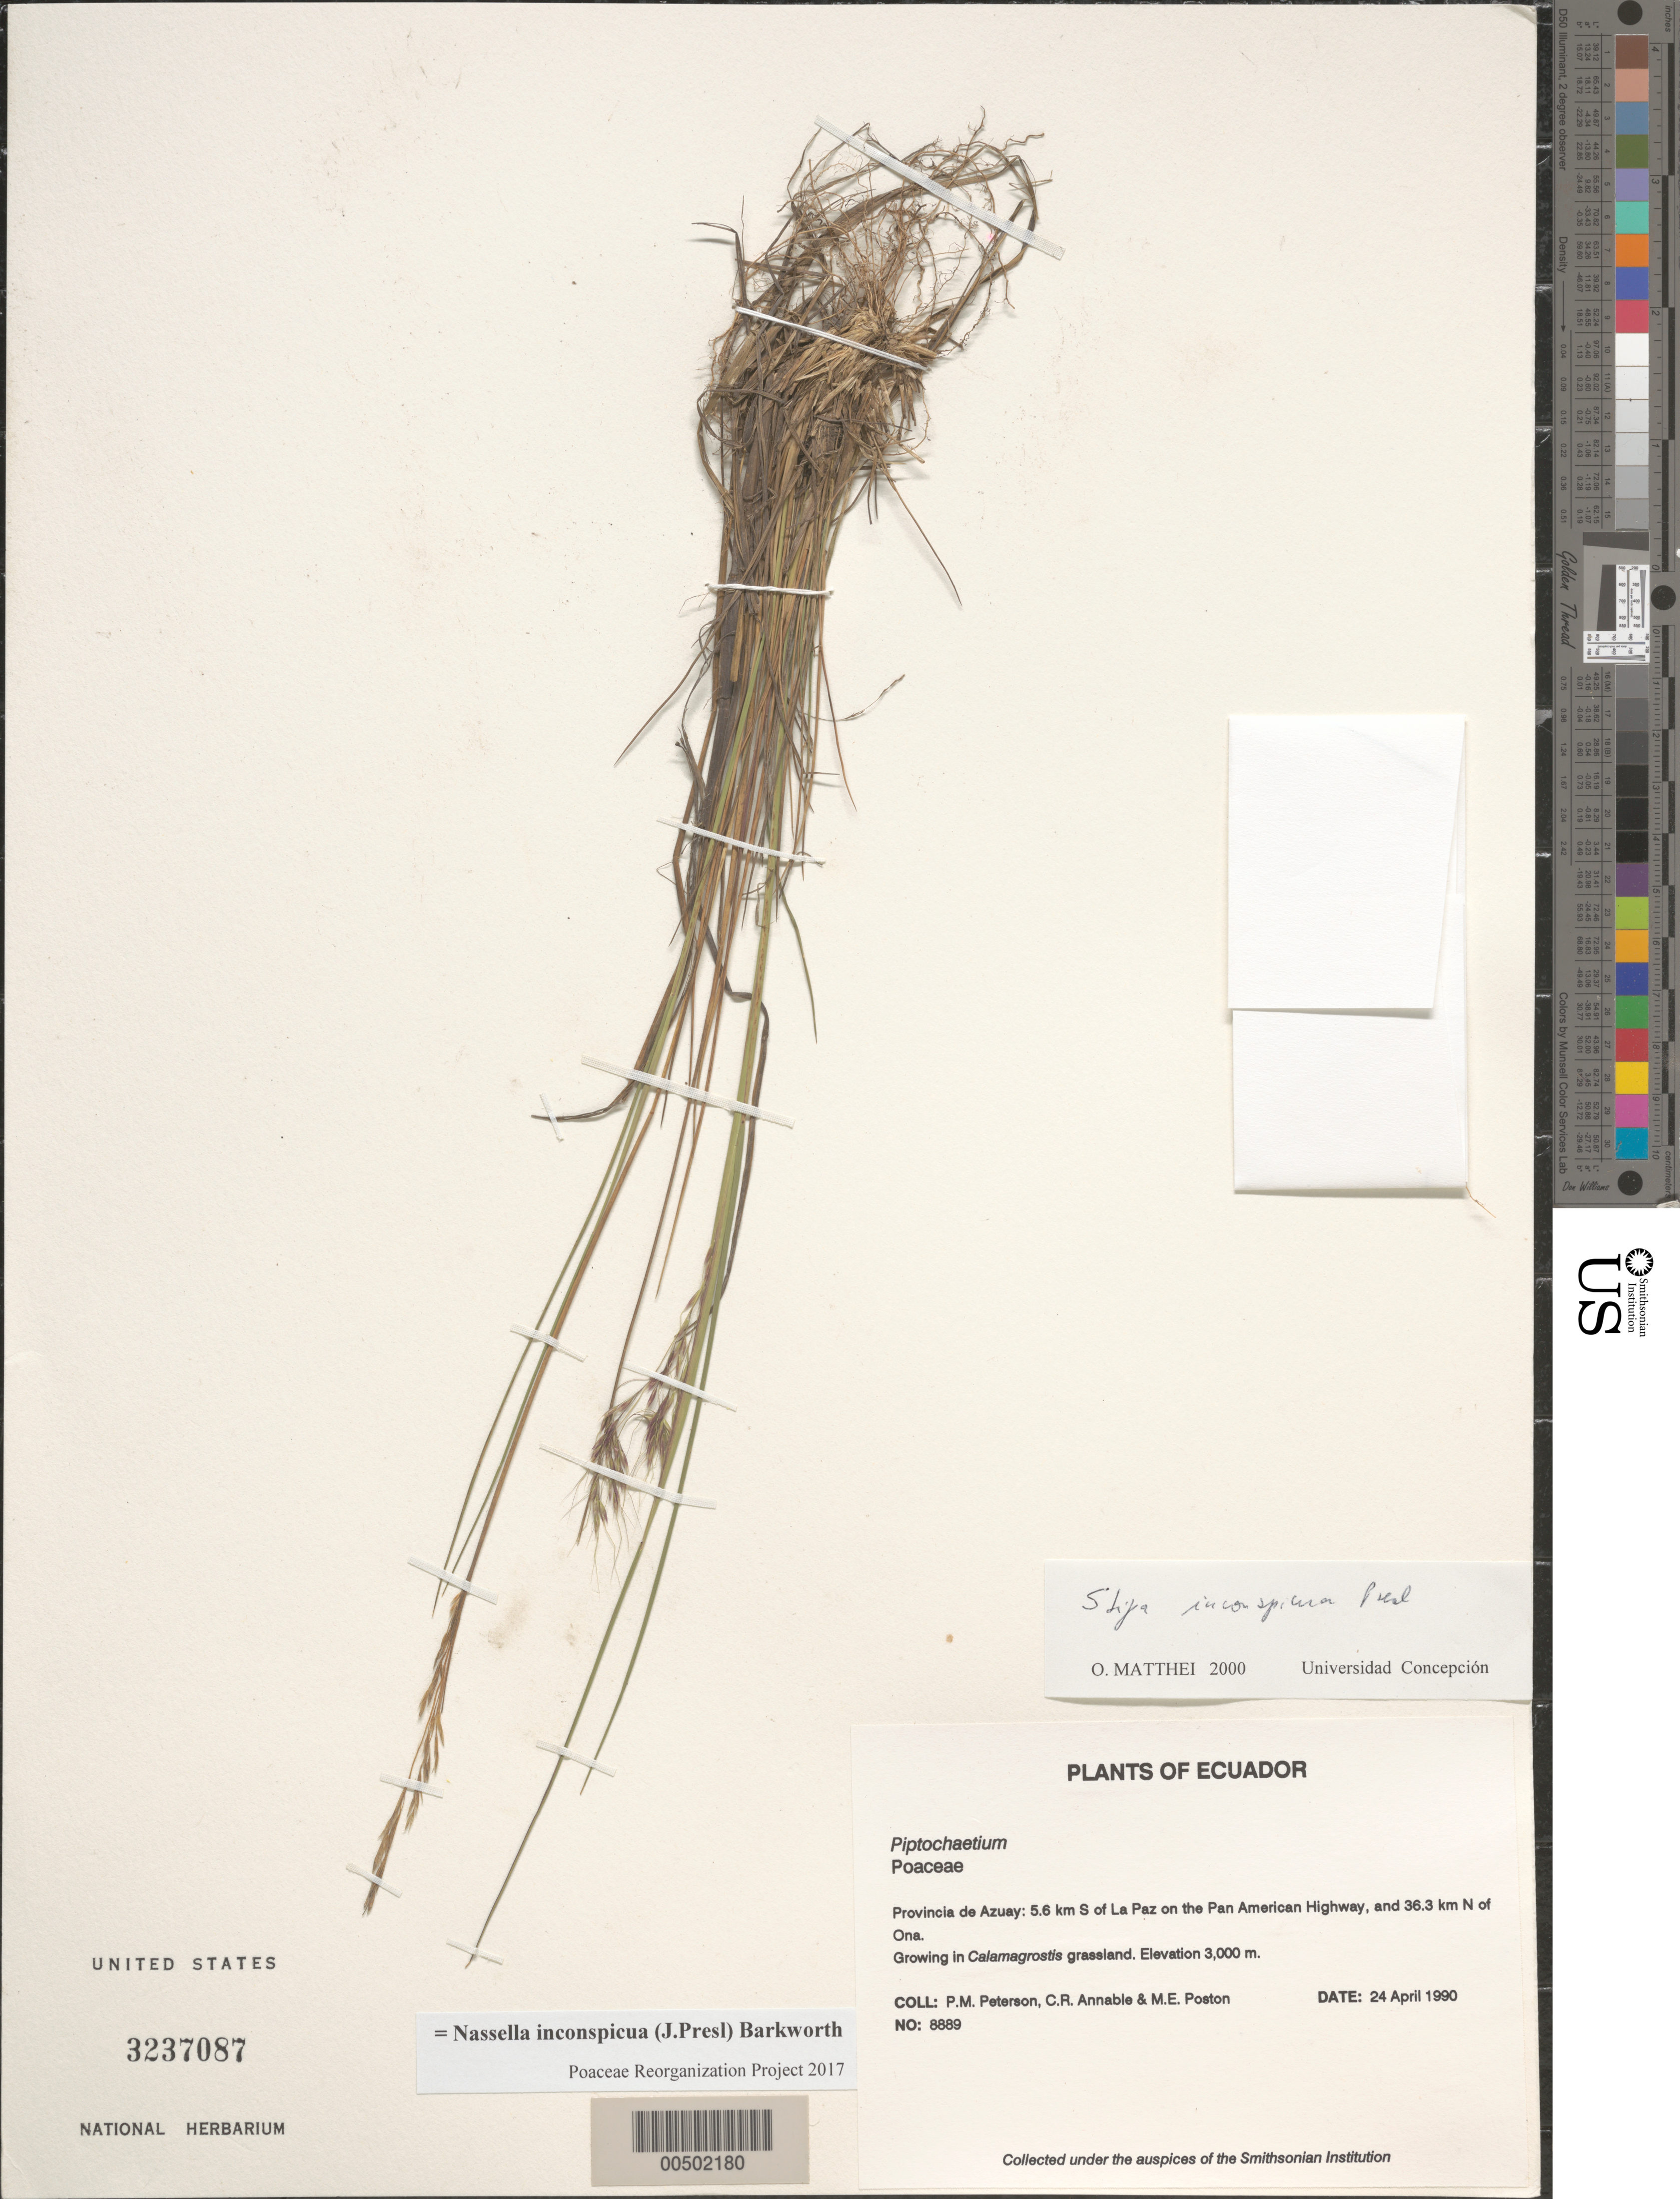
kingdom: Plantae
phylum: Tracheophyta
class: Liliopsida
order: Poales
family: Poaceae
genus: Nassella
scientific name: Nassella inconspicua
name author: (J. Presl) Barkworth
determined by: Poaceae Reorganization Project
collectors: P. M. Peterson, C. R. Annable & M. Poston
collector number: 08889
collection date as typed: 24 Apr 1990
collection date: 1990-04-24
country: Ecuador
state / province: Azuay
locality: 5.6 km S of La Paz on the Pan American Highway, and 36.3 km N of Ona.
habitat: Growing in Calamagrostis grassland.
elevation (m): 3000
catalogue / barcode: US 3237087